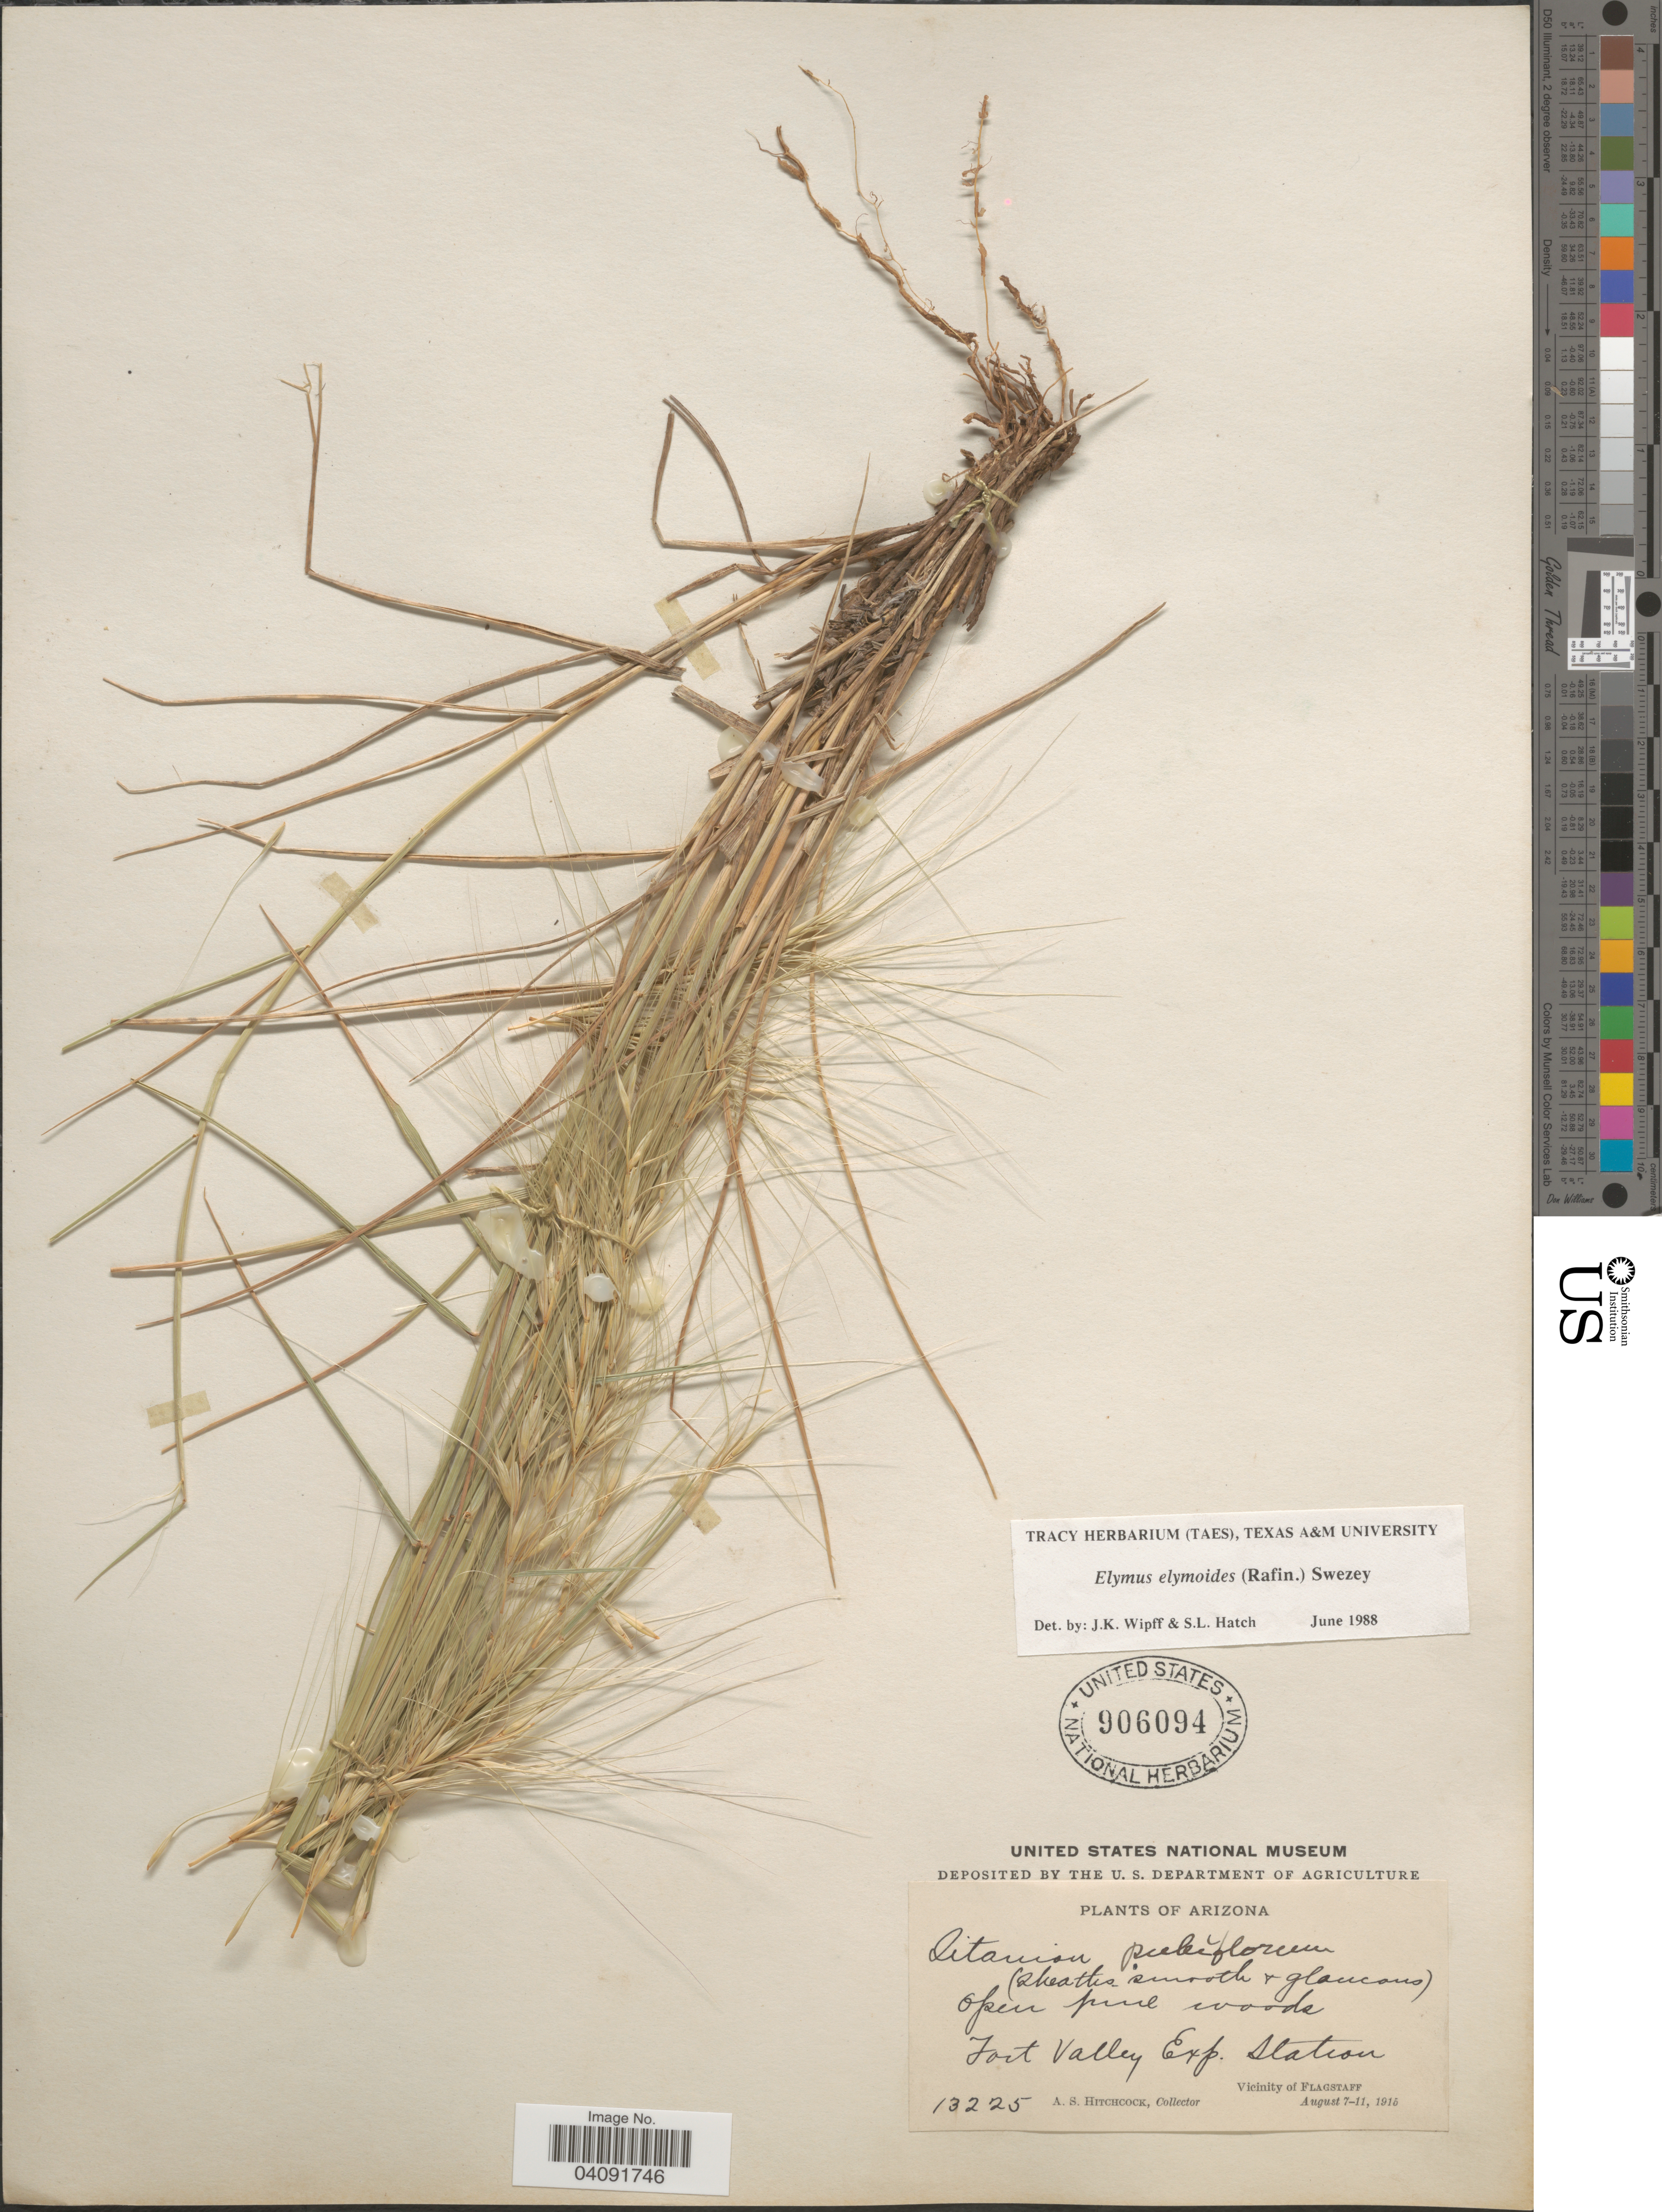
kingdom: Plantae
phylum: Tracheophyta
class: Liliopsida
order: Poales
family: Poaceae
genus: Elymus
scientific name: Elymus elymoides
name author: (Raf.) Swezey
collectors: A. S. Hitchcock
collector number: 13225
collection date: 1915-08-07/1915-08-11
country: United States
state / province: Arizona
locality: Fort Valley Exp. Station. Vicinity of Flagstaff.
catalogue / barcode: US 906094